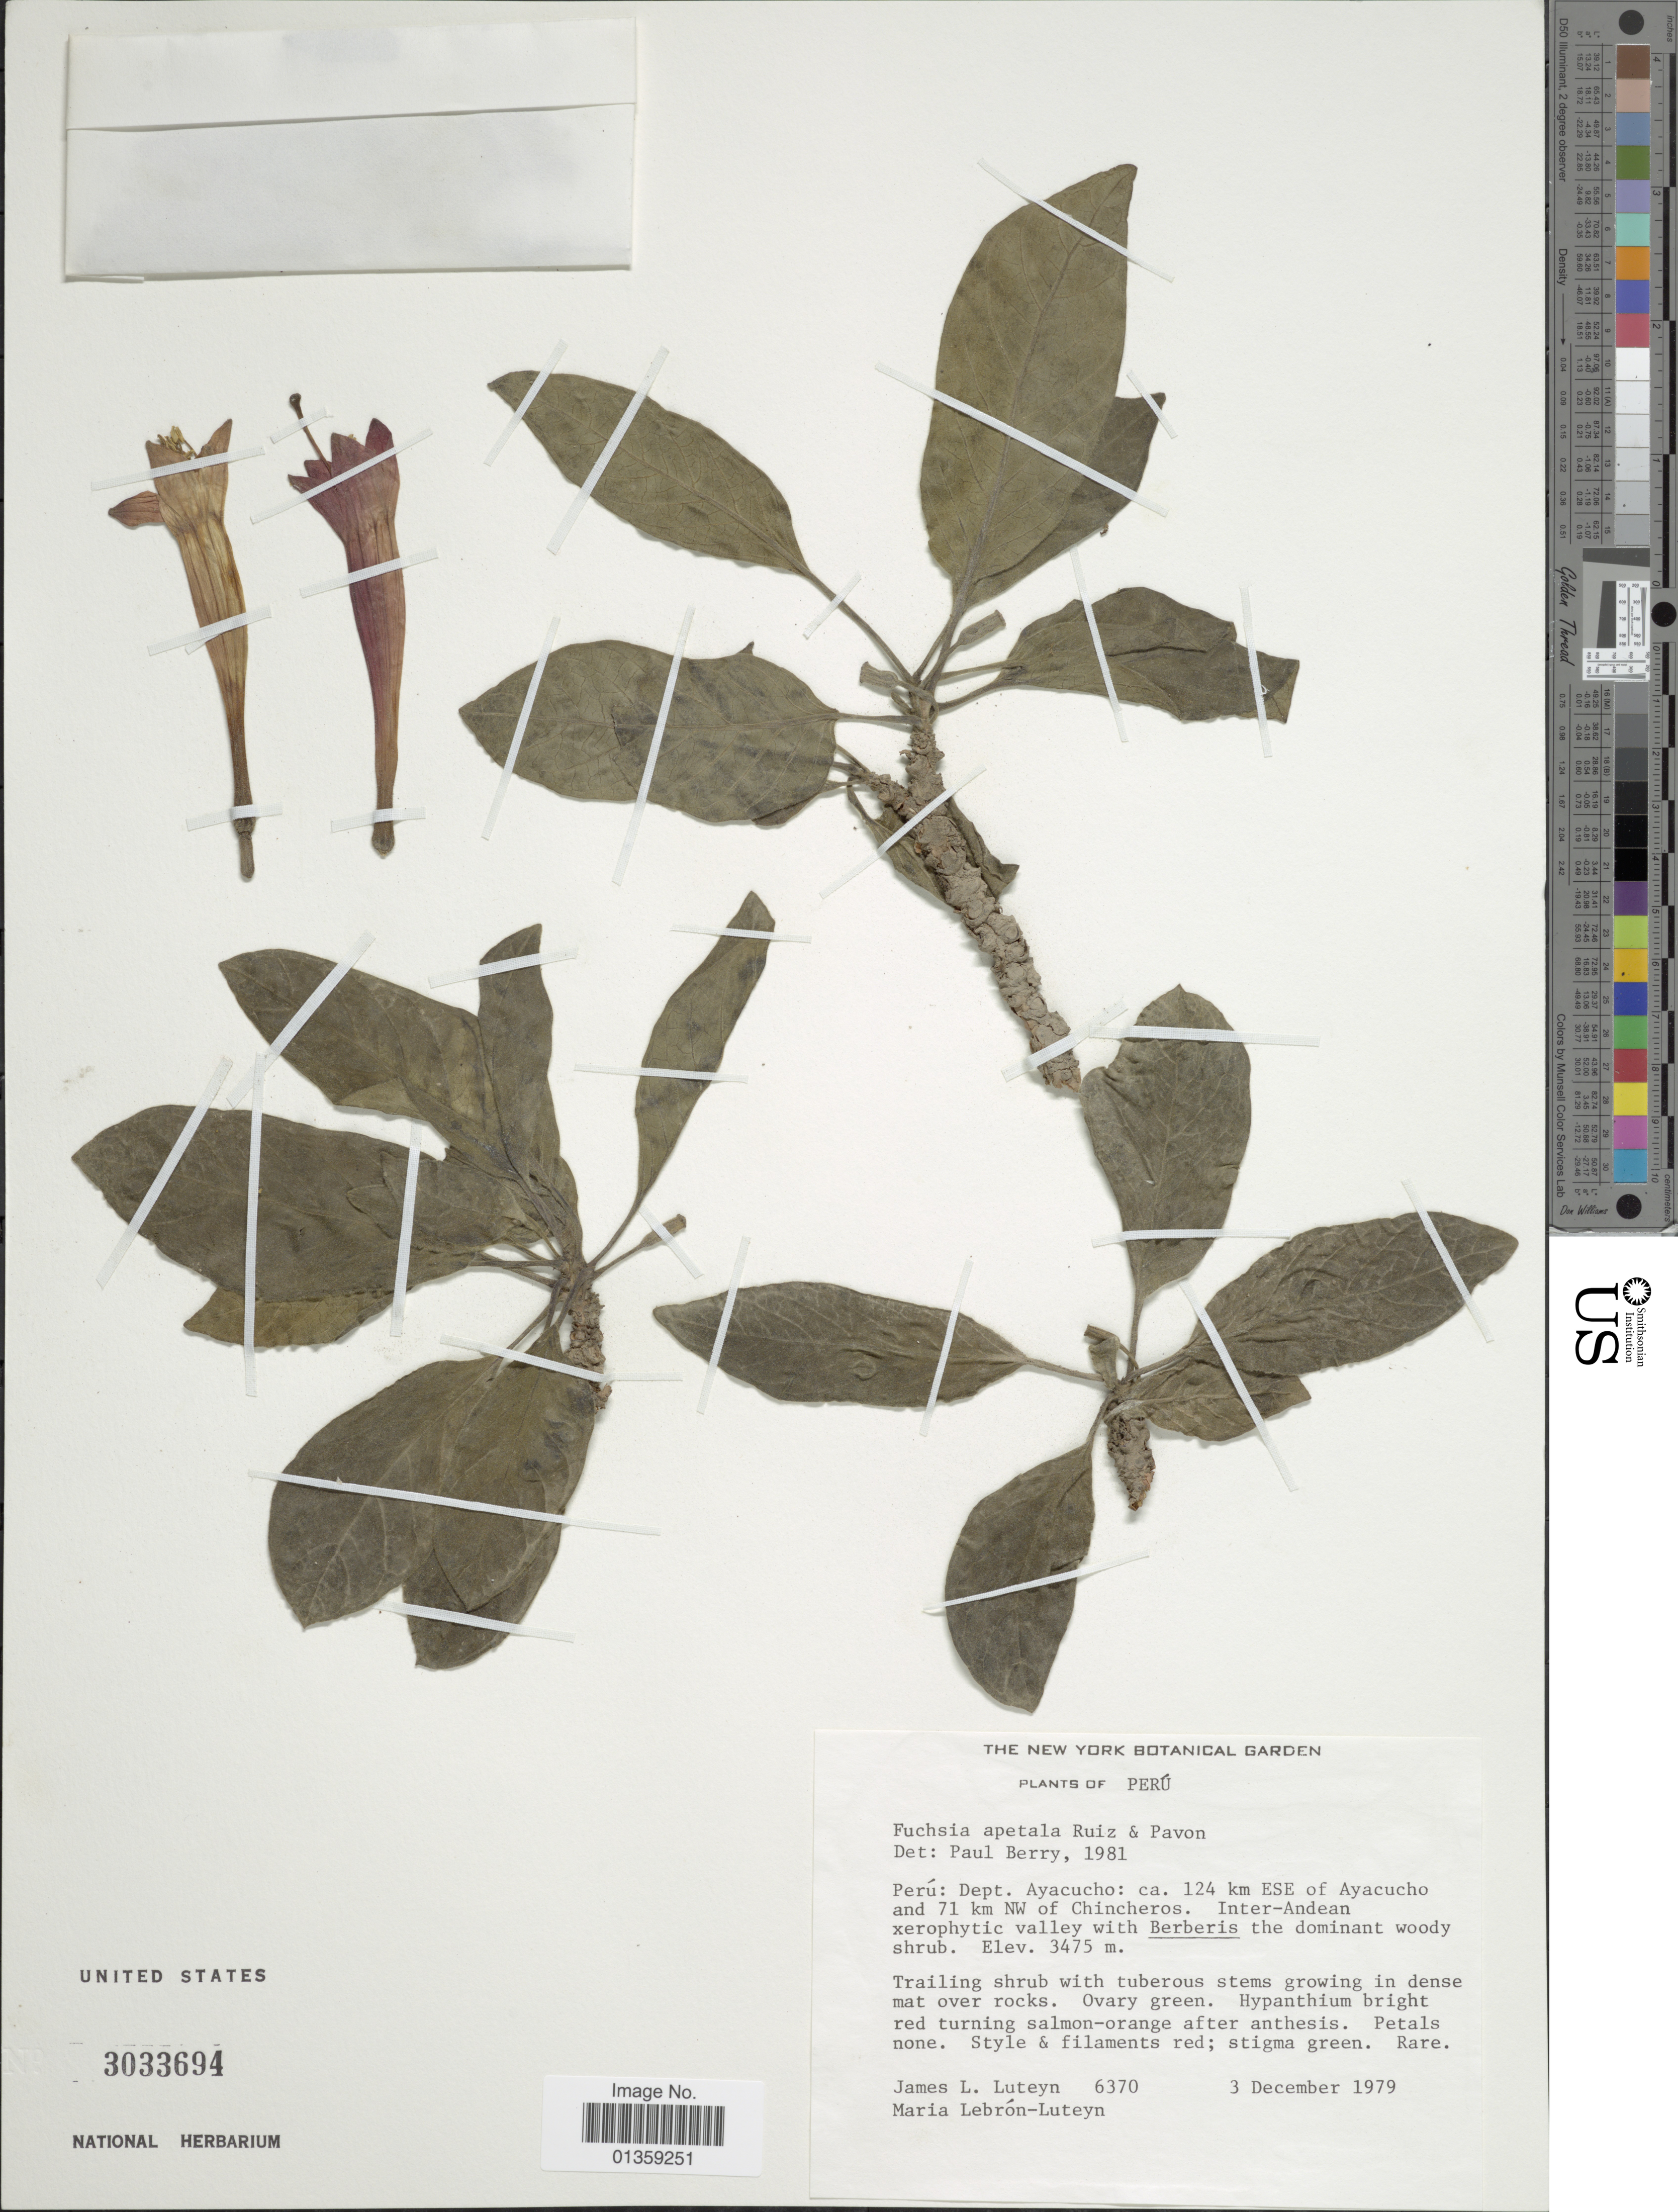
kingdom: Plantae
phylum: Tracheophyta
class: Magnoliopsida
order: Myrtales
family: Onagraceae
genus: Fuchsia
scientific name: Fuchsia apetala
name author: Ruiz & Pav.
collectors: J. L. Luteyn & M. L. Lebrón-Luteyn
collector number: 6370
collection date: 1979-12-03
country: Peru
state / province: Ayacucho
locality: Ca. 124 km ESE of Ayacucho and 71 km NW of Chincheros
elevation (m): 3475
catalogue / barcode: US 3033694